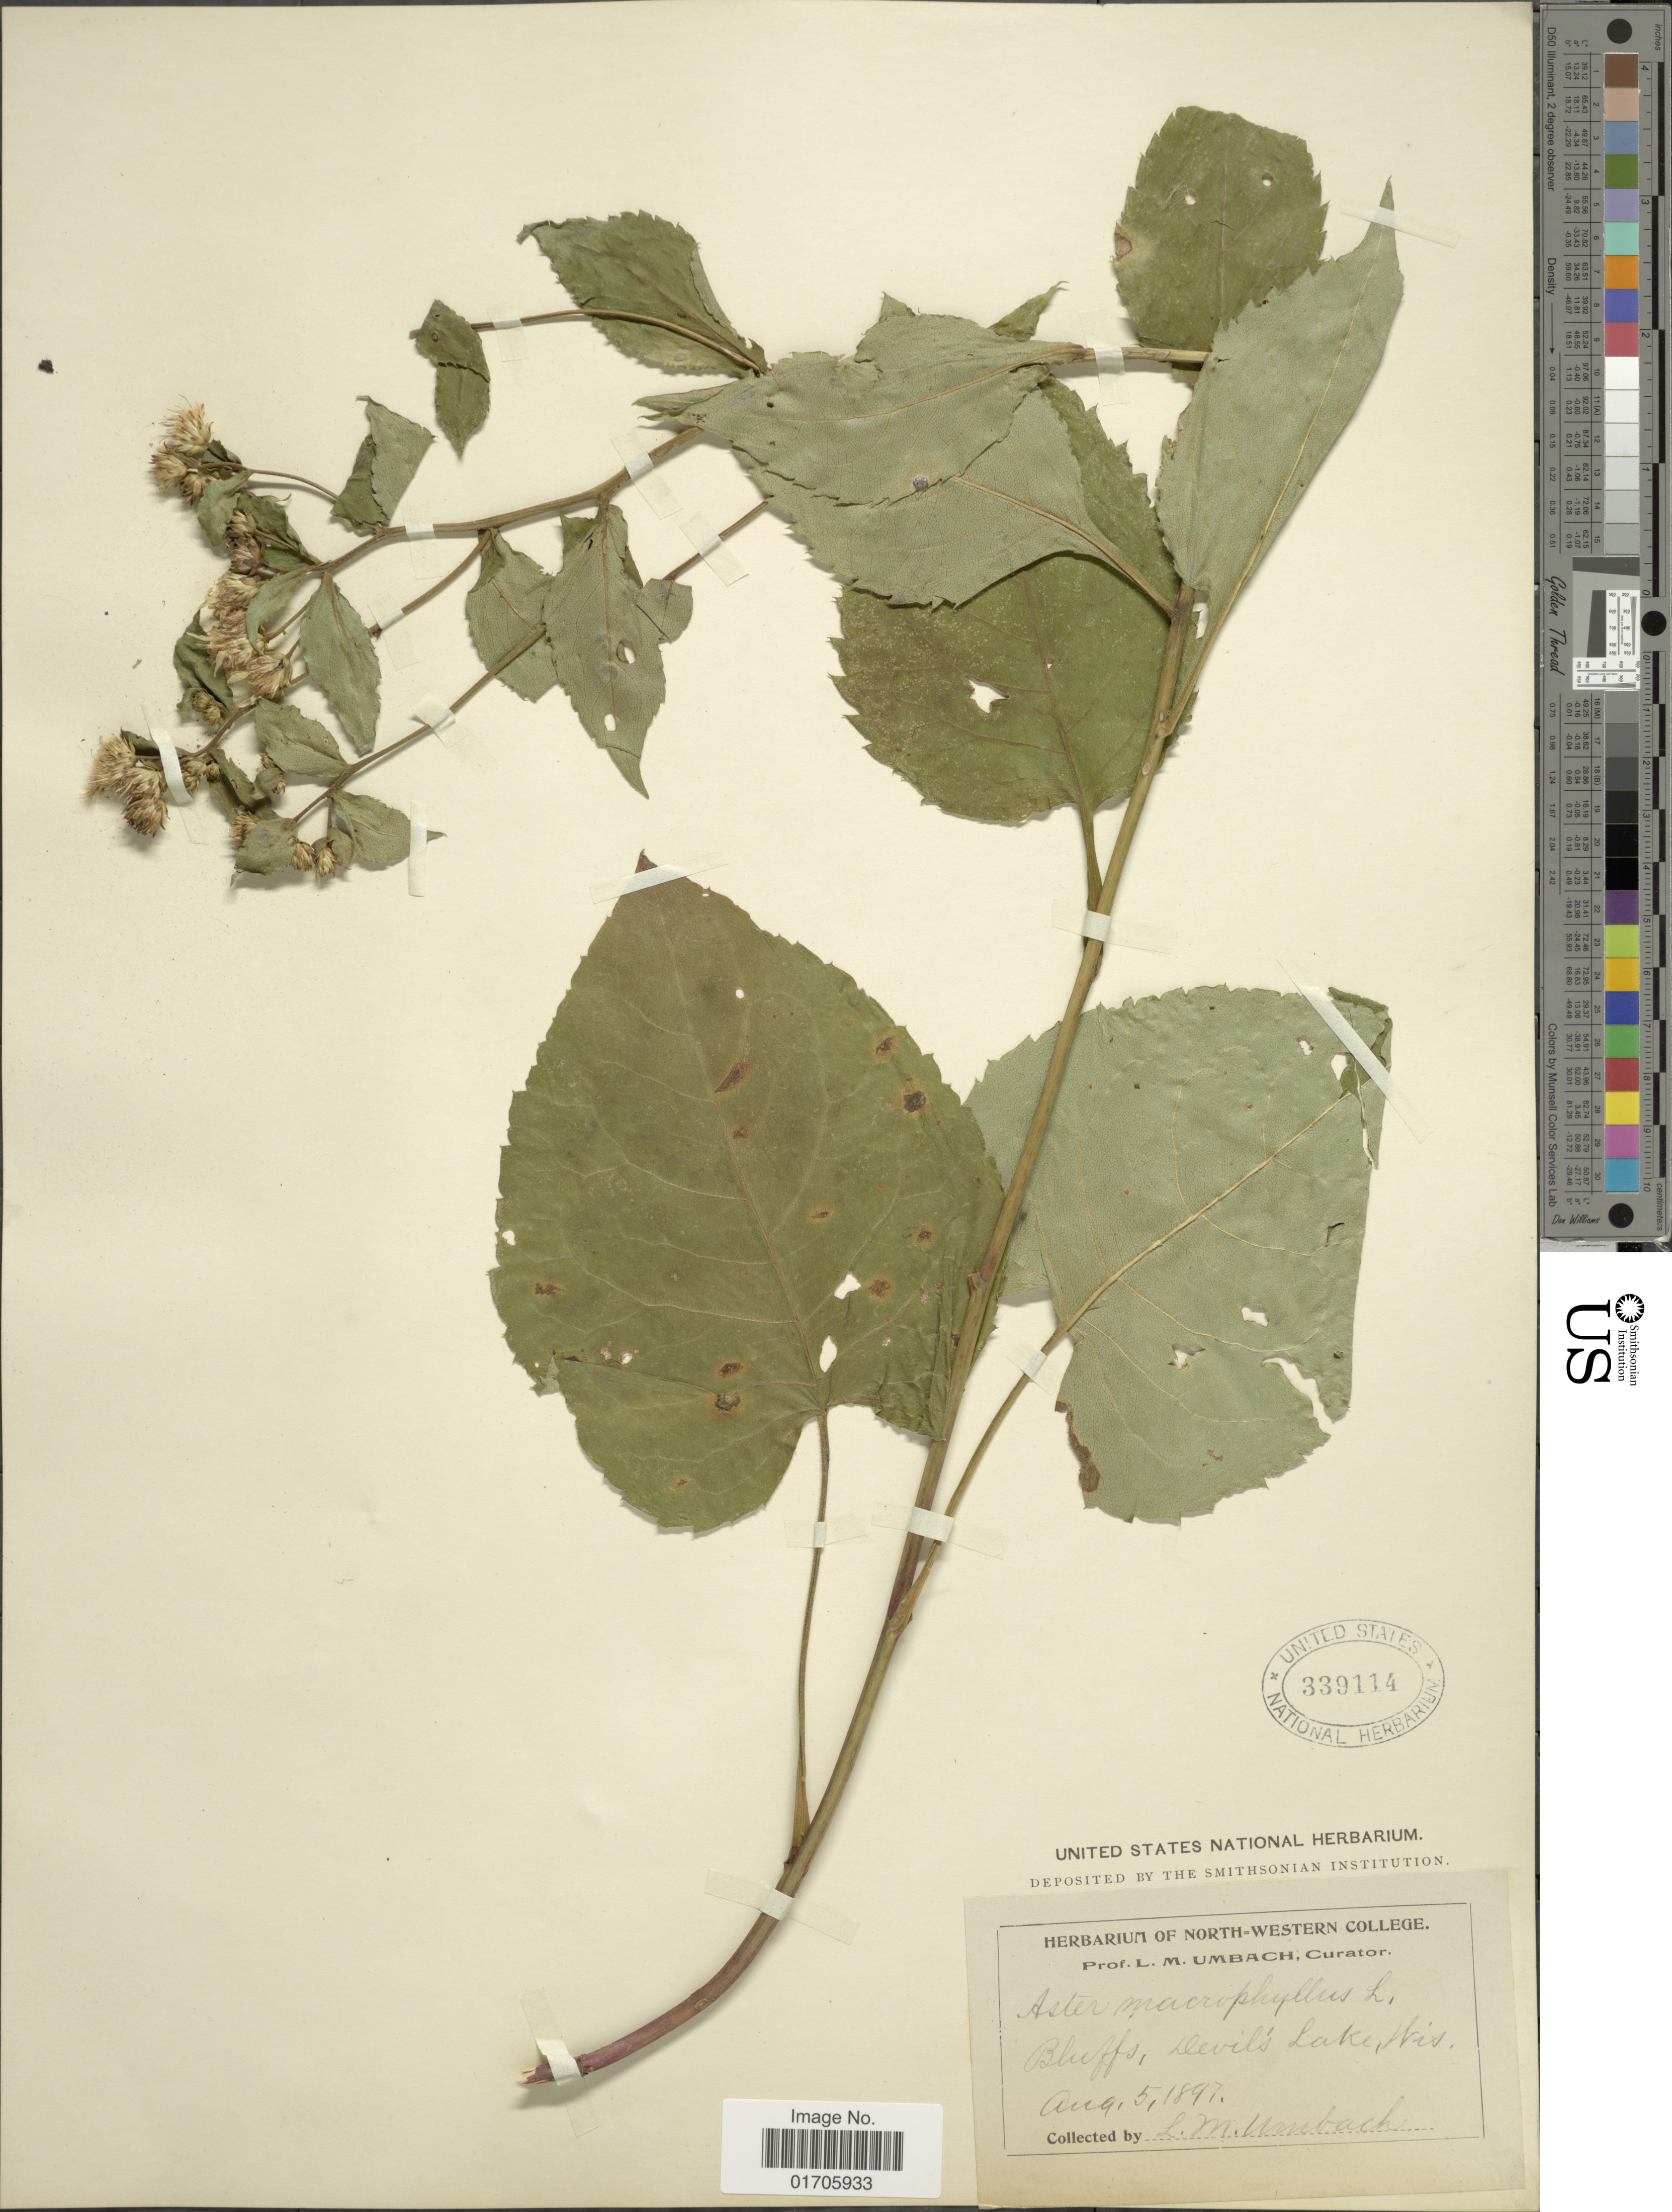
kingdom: Plantae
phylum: Tracheophyta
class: Magnoliopsida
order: Asterales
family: Asteraceae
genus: Eurybia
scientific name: Eurybia macrophylla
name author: (L.) Cass.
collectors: L. M. Umbach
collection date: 1897-08-05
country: United States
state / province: Wisconsin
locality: Bluffs, Devil's Lake, Wis.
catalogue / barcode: US 339114